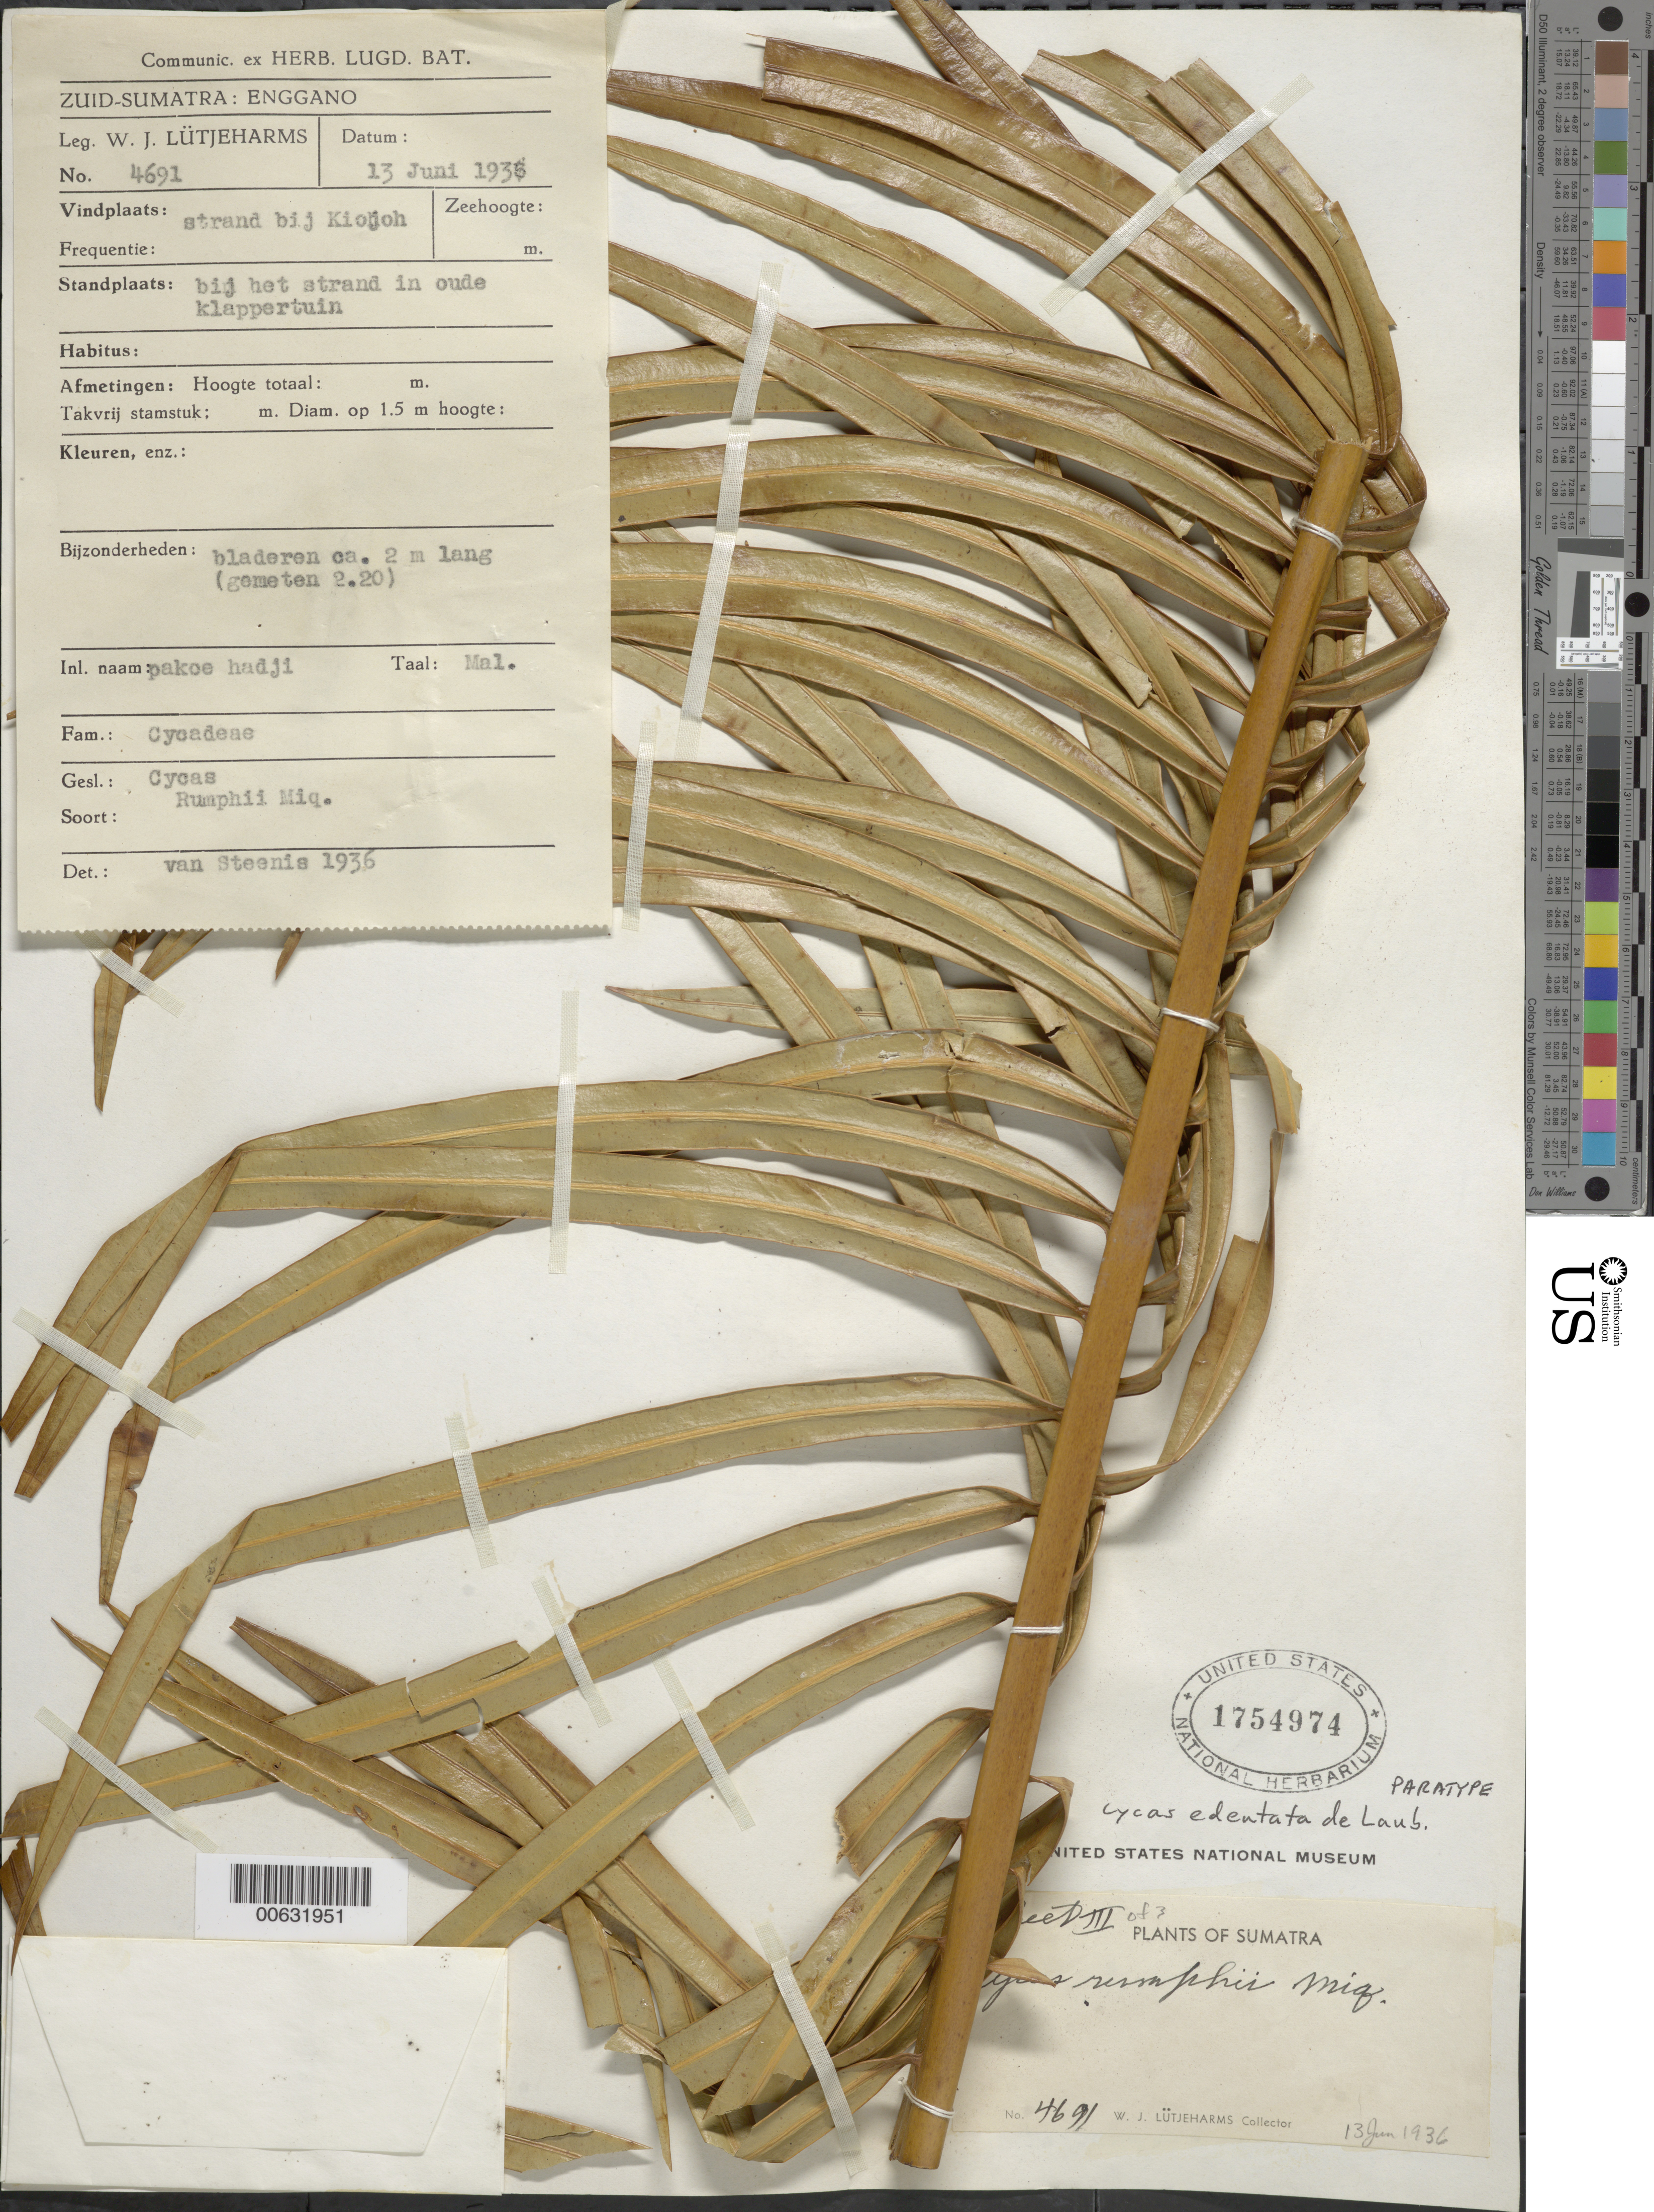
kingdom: Plantae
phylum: Tracheophyta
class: Cycadopsida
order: Cycadales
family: Cycadaceae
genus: Cycas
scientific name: Cycas edentata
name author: de Laub.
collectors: W. Lütjeharms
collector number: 4691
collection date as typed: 13 Jun 1936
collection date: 1936-06-13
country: Sri Lanka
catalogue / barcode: US 1754974